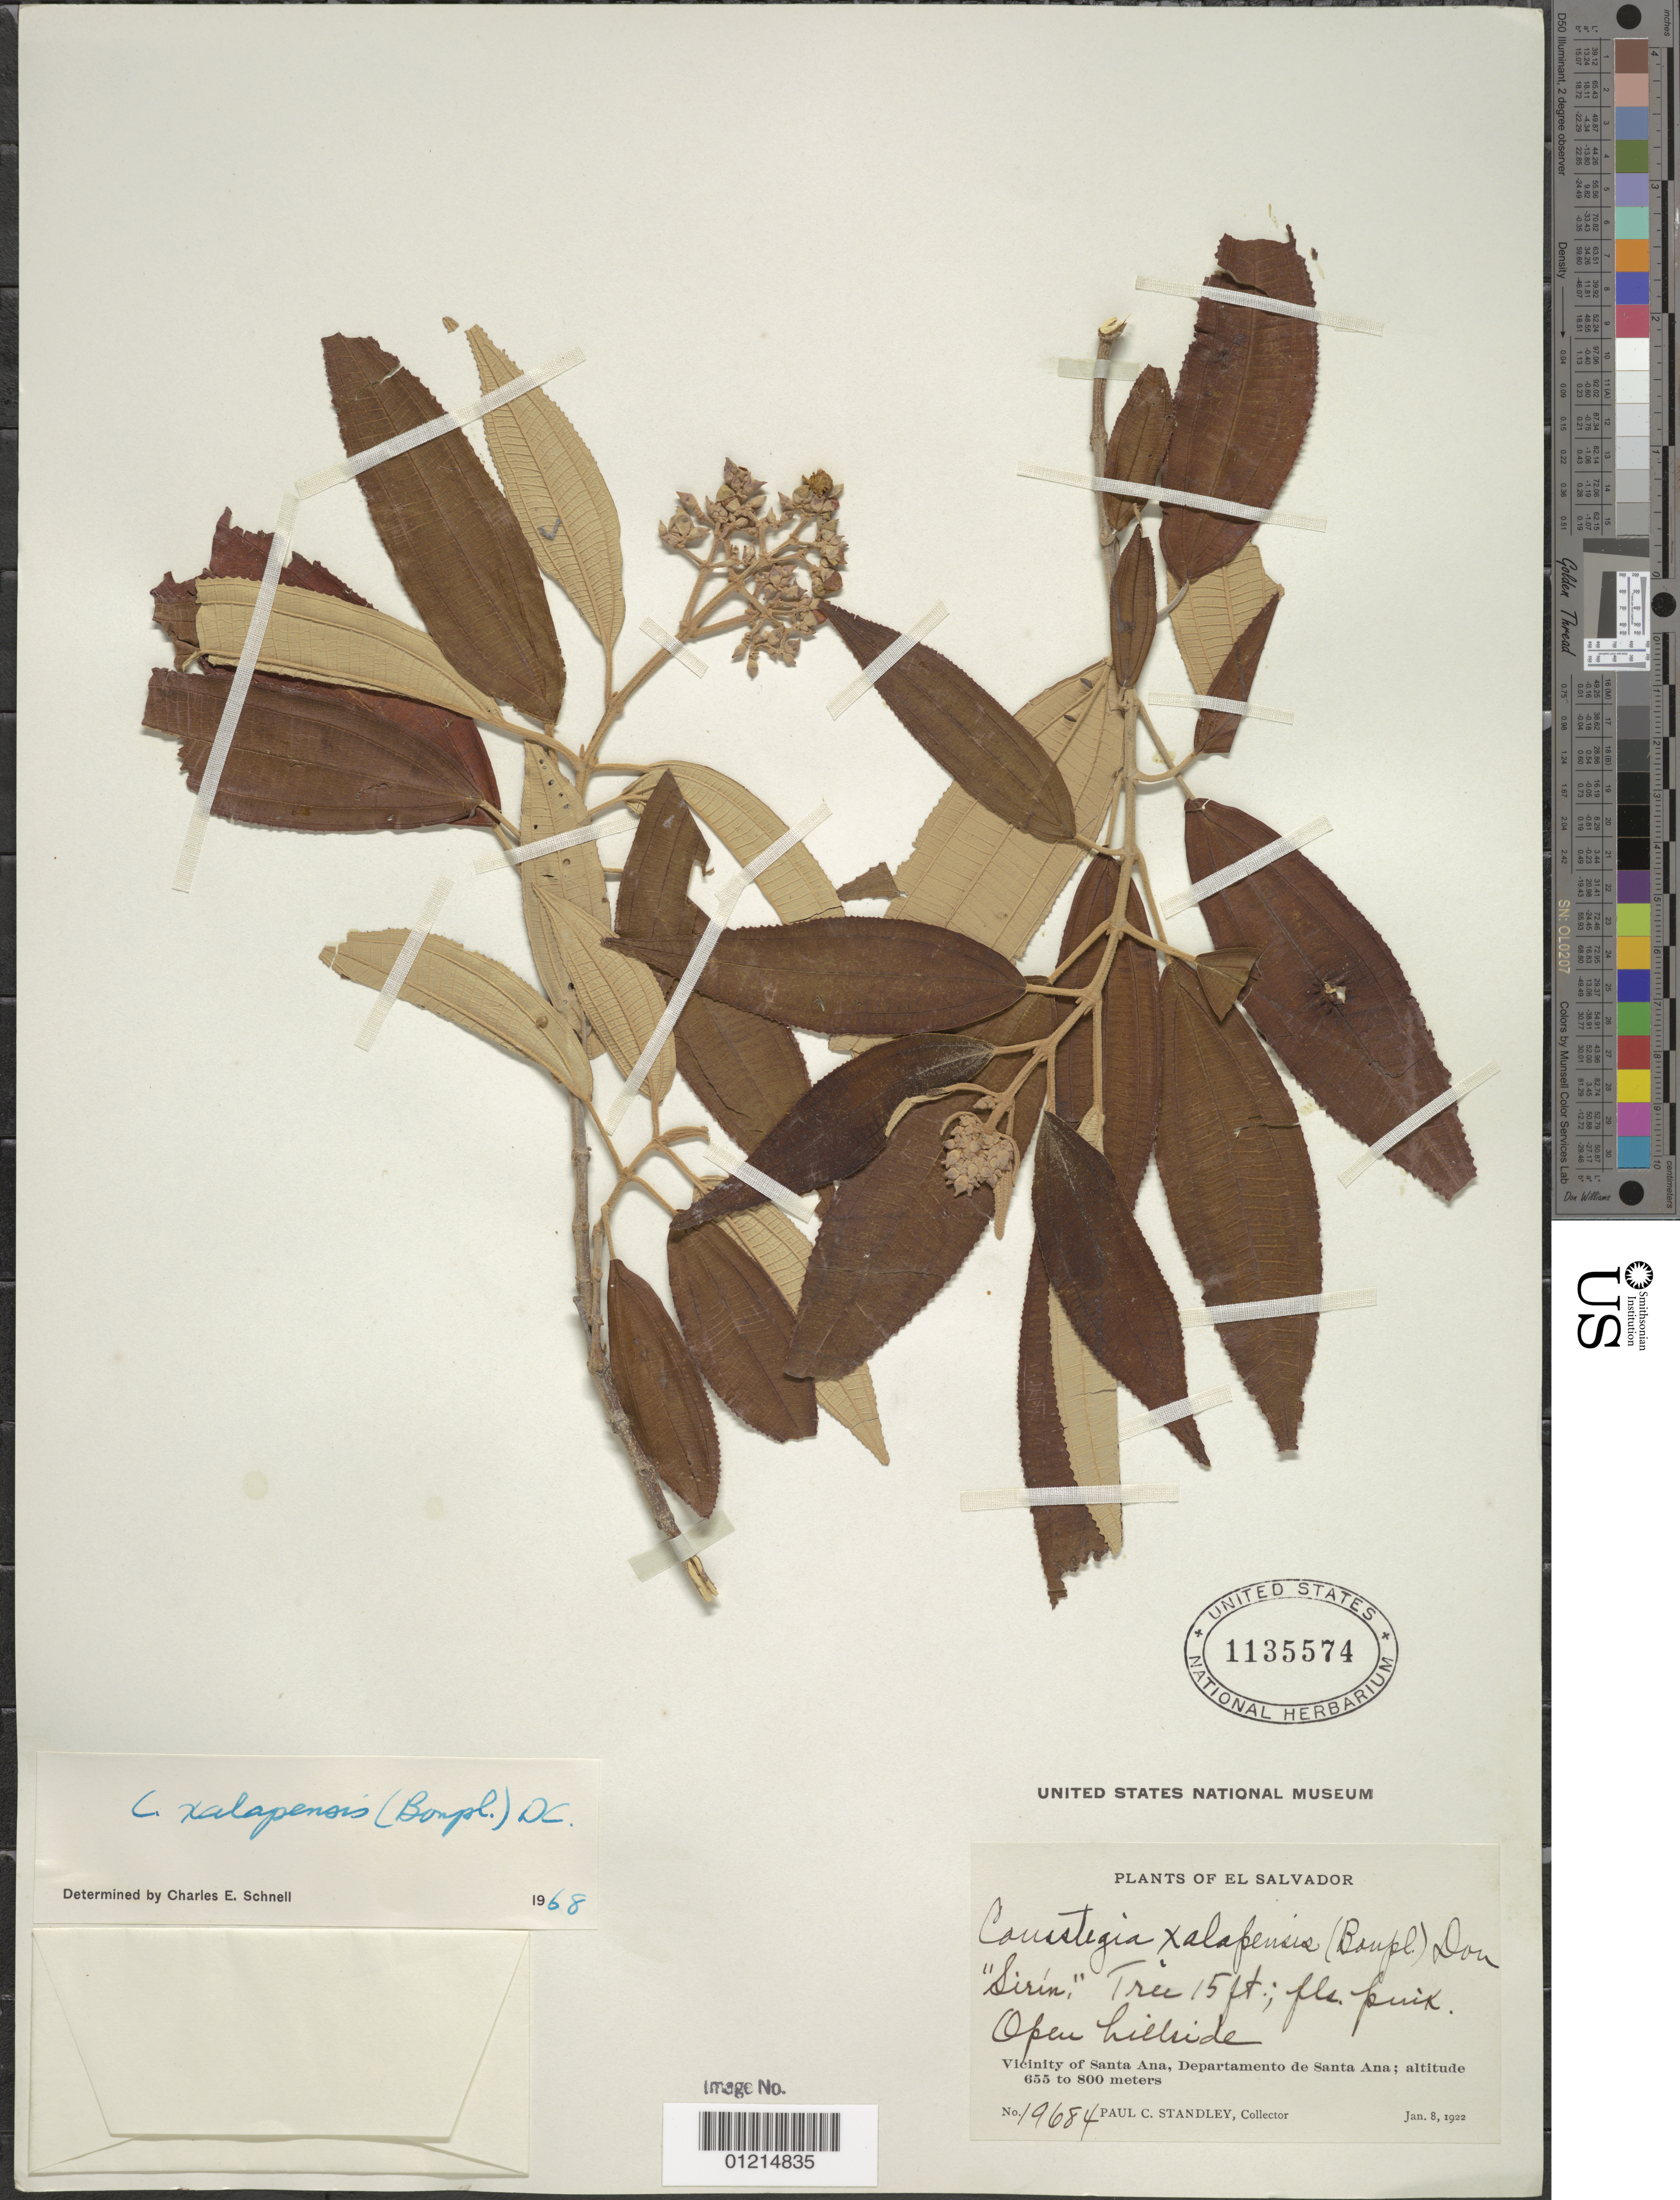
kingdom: Plantae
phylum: Tracheophyta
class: Magnoliopsida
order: Myrtales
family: Melastomataceae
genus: Conostegia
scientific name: Conostegia quadrangularis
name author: Schltdl. ex Steud.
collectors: P. C. Standley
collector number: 19684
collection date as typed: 08 Jan 1922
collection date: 1922-01-08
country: El Salvador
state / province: Santa Ana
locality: Vicinity of Santa Ana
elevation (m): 655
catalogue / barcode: US 1135574